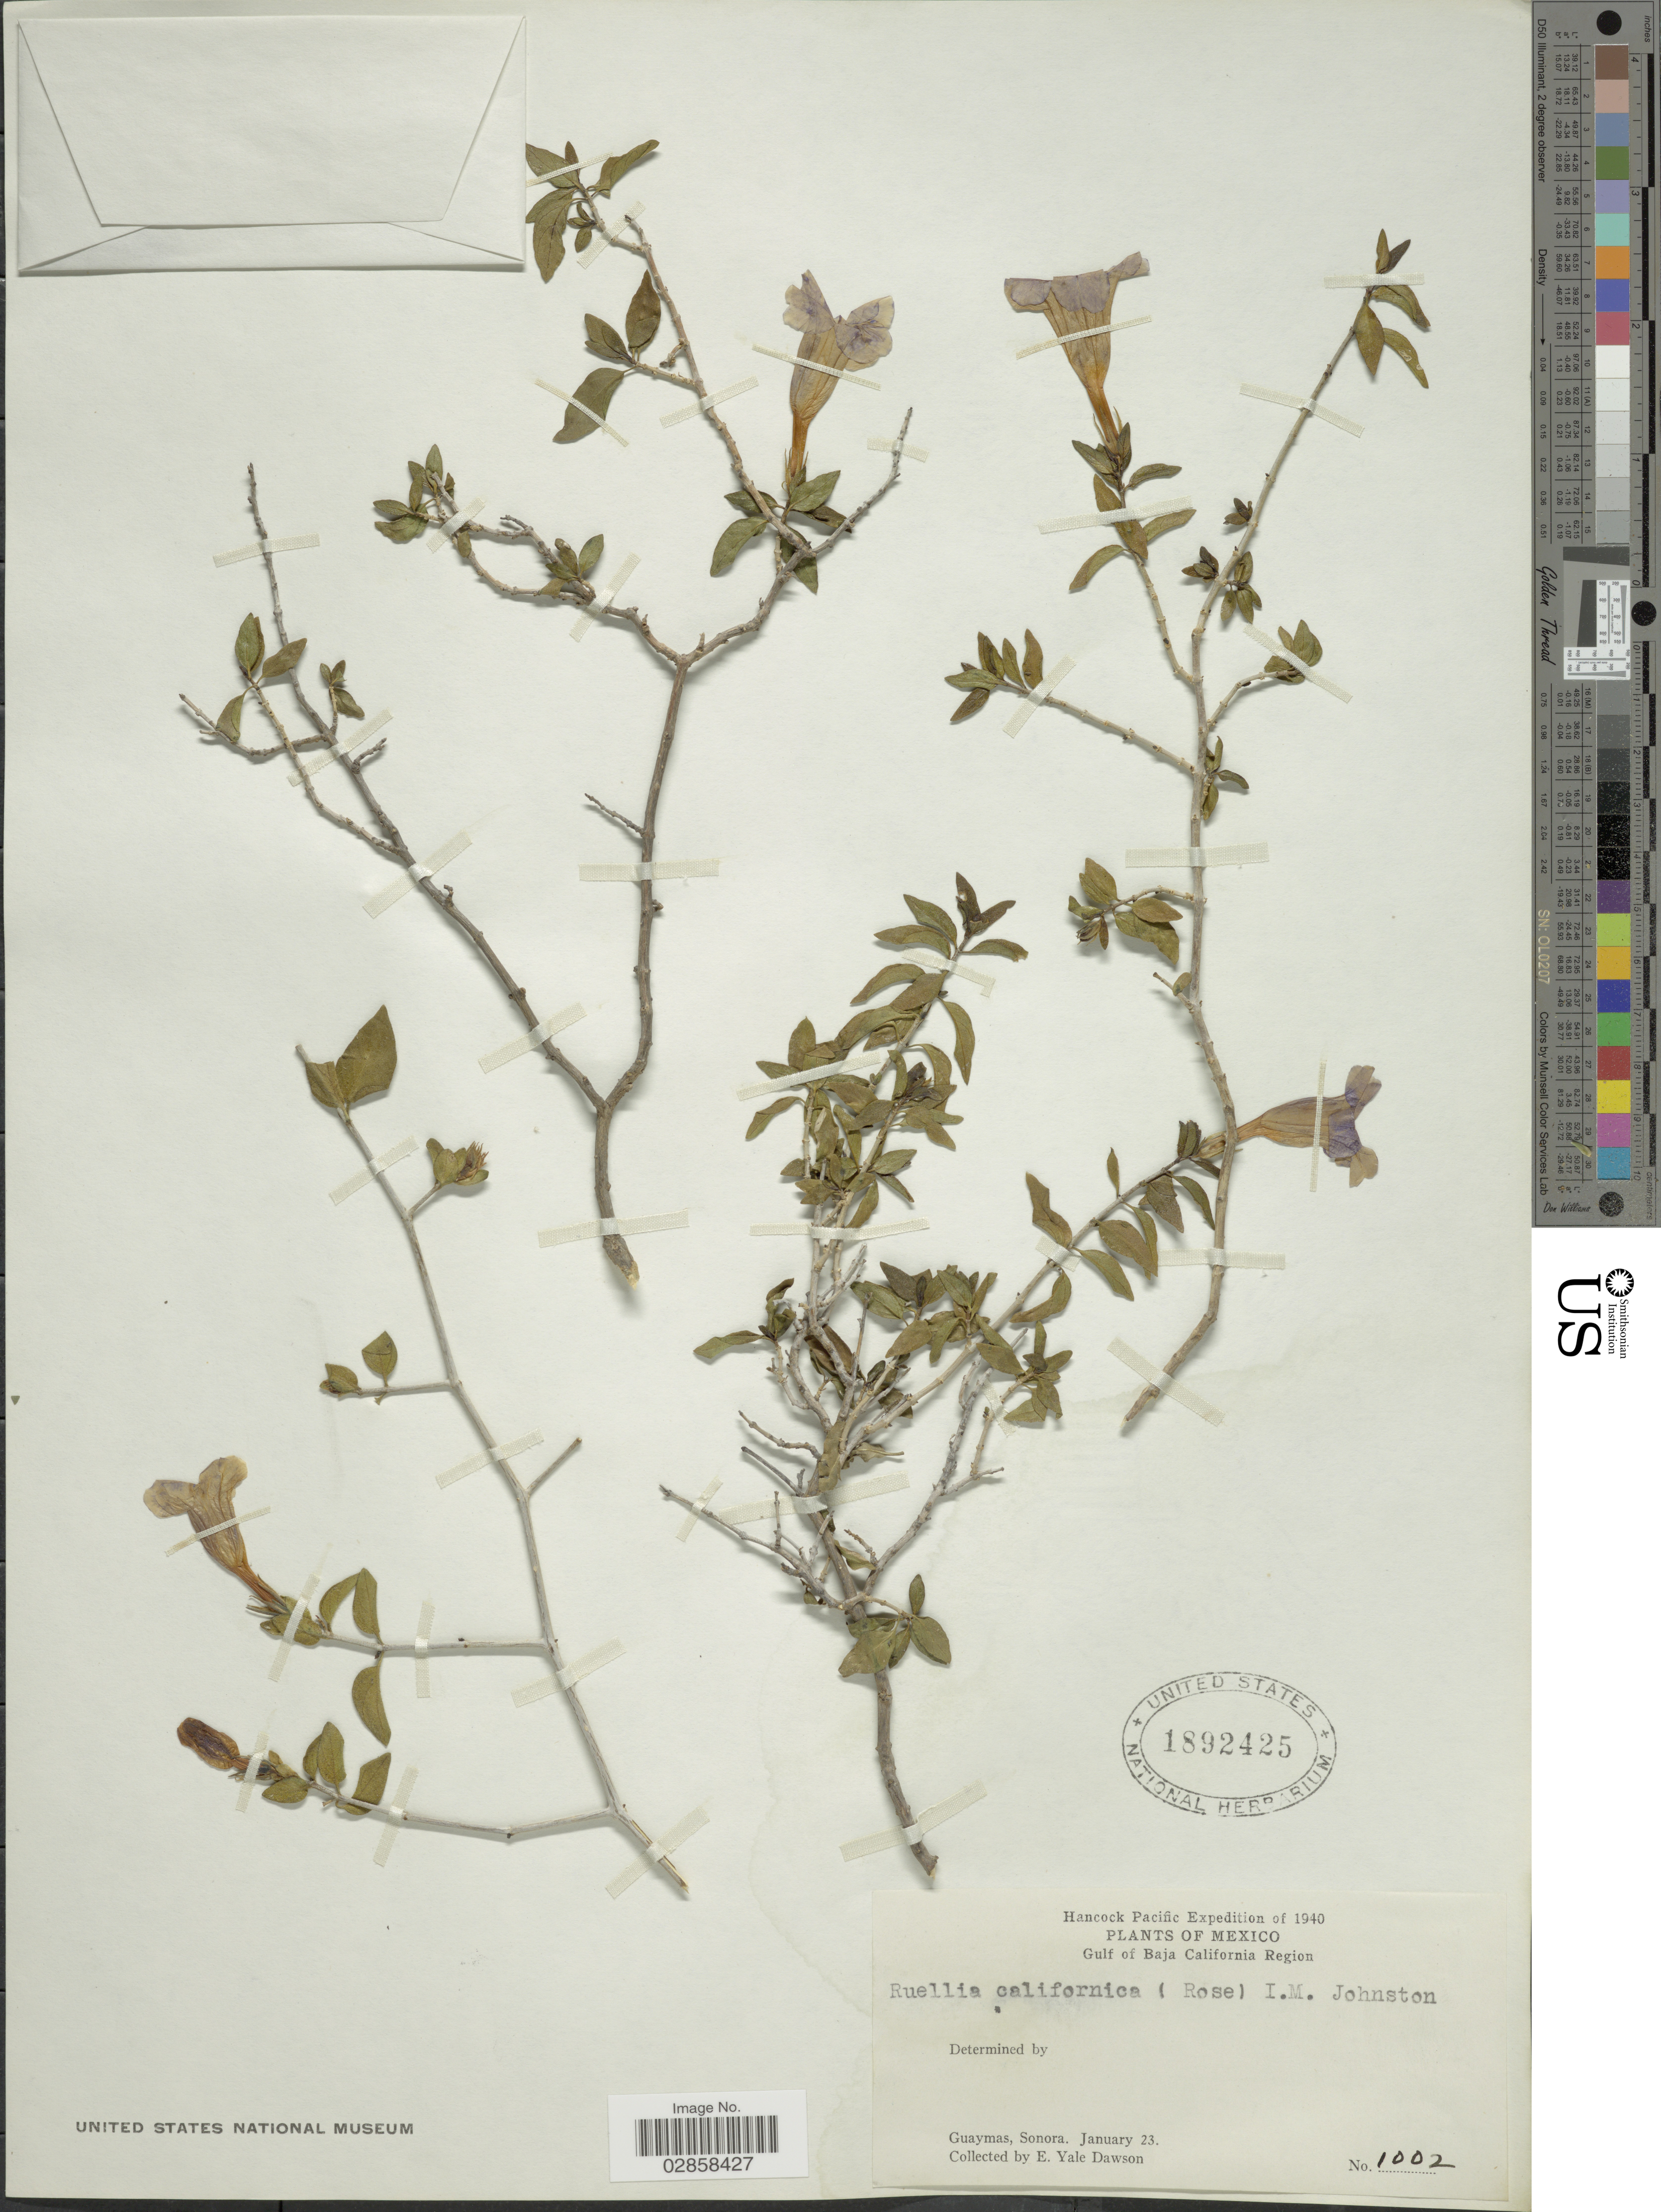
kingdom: Plantae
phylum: Tracheophyta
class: Magnoliopsida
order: Lamiales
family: Acanthaceae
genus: Ruellia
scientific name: Ruellia californica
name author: (Rose) I.M. Johnst.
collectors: N. Yensen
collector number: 1002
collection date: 1940-01-23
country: Mexico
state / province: Sonora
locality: Gulf of Baja California Region. Guaymas.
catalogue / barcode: US 1892425